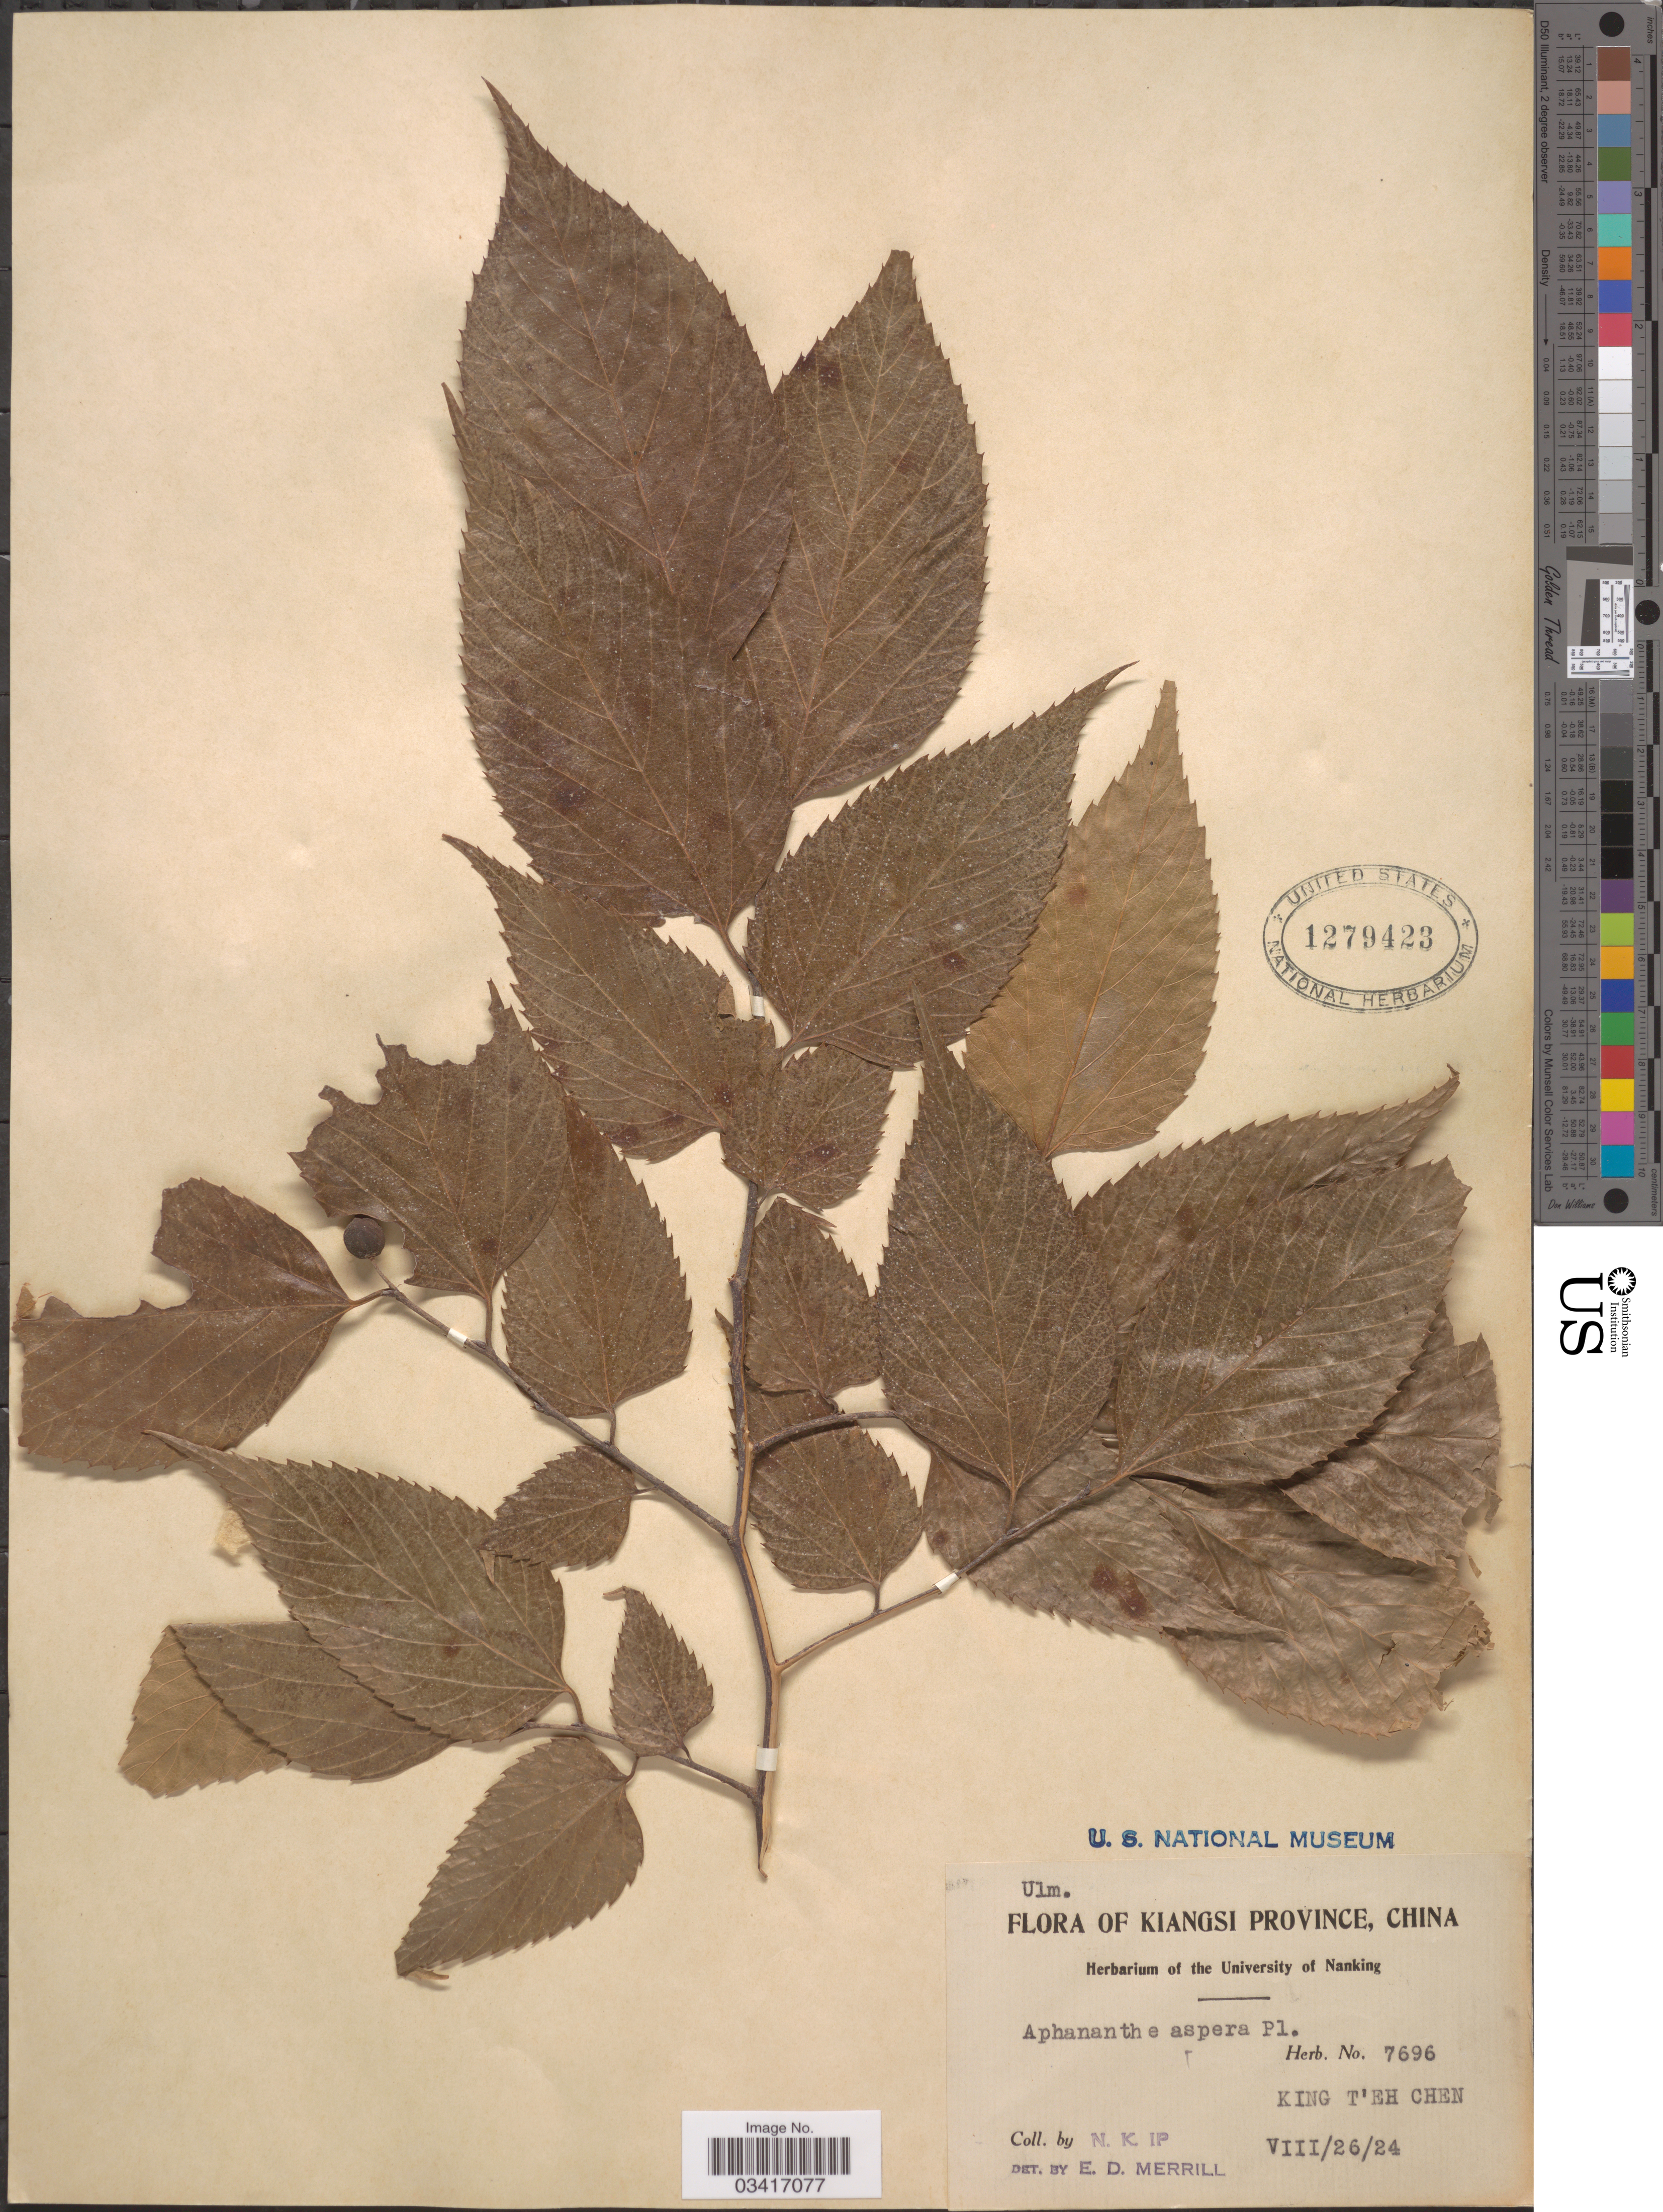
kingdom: Plantae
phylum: Tracheophyta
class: Magnoliopsida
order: Rosales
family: Cannabaceae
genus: Aphananthe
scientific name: Aphananthe aspera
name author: Planch.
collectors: N. Ip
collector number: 7696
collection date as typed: Transcribed d/m/y: 26/8/24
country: China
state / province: Jiangxi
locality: Kiangsi Province. King T'eh Chen.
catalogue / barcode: US 1279423